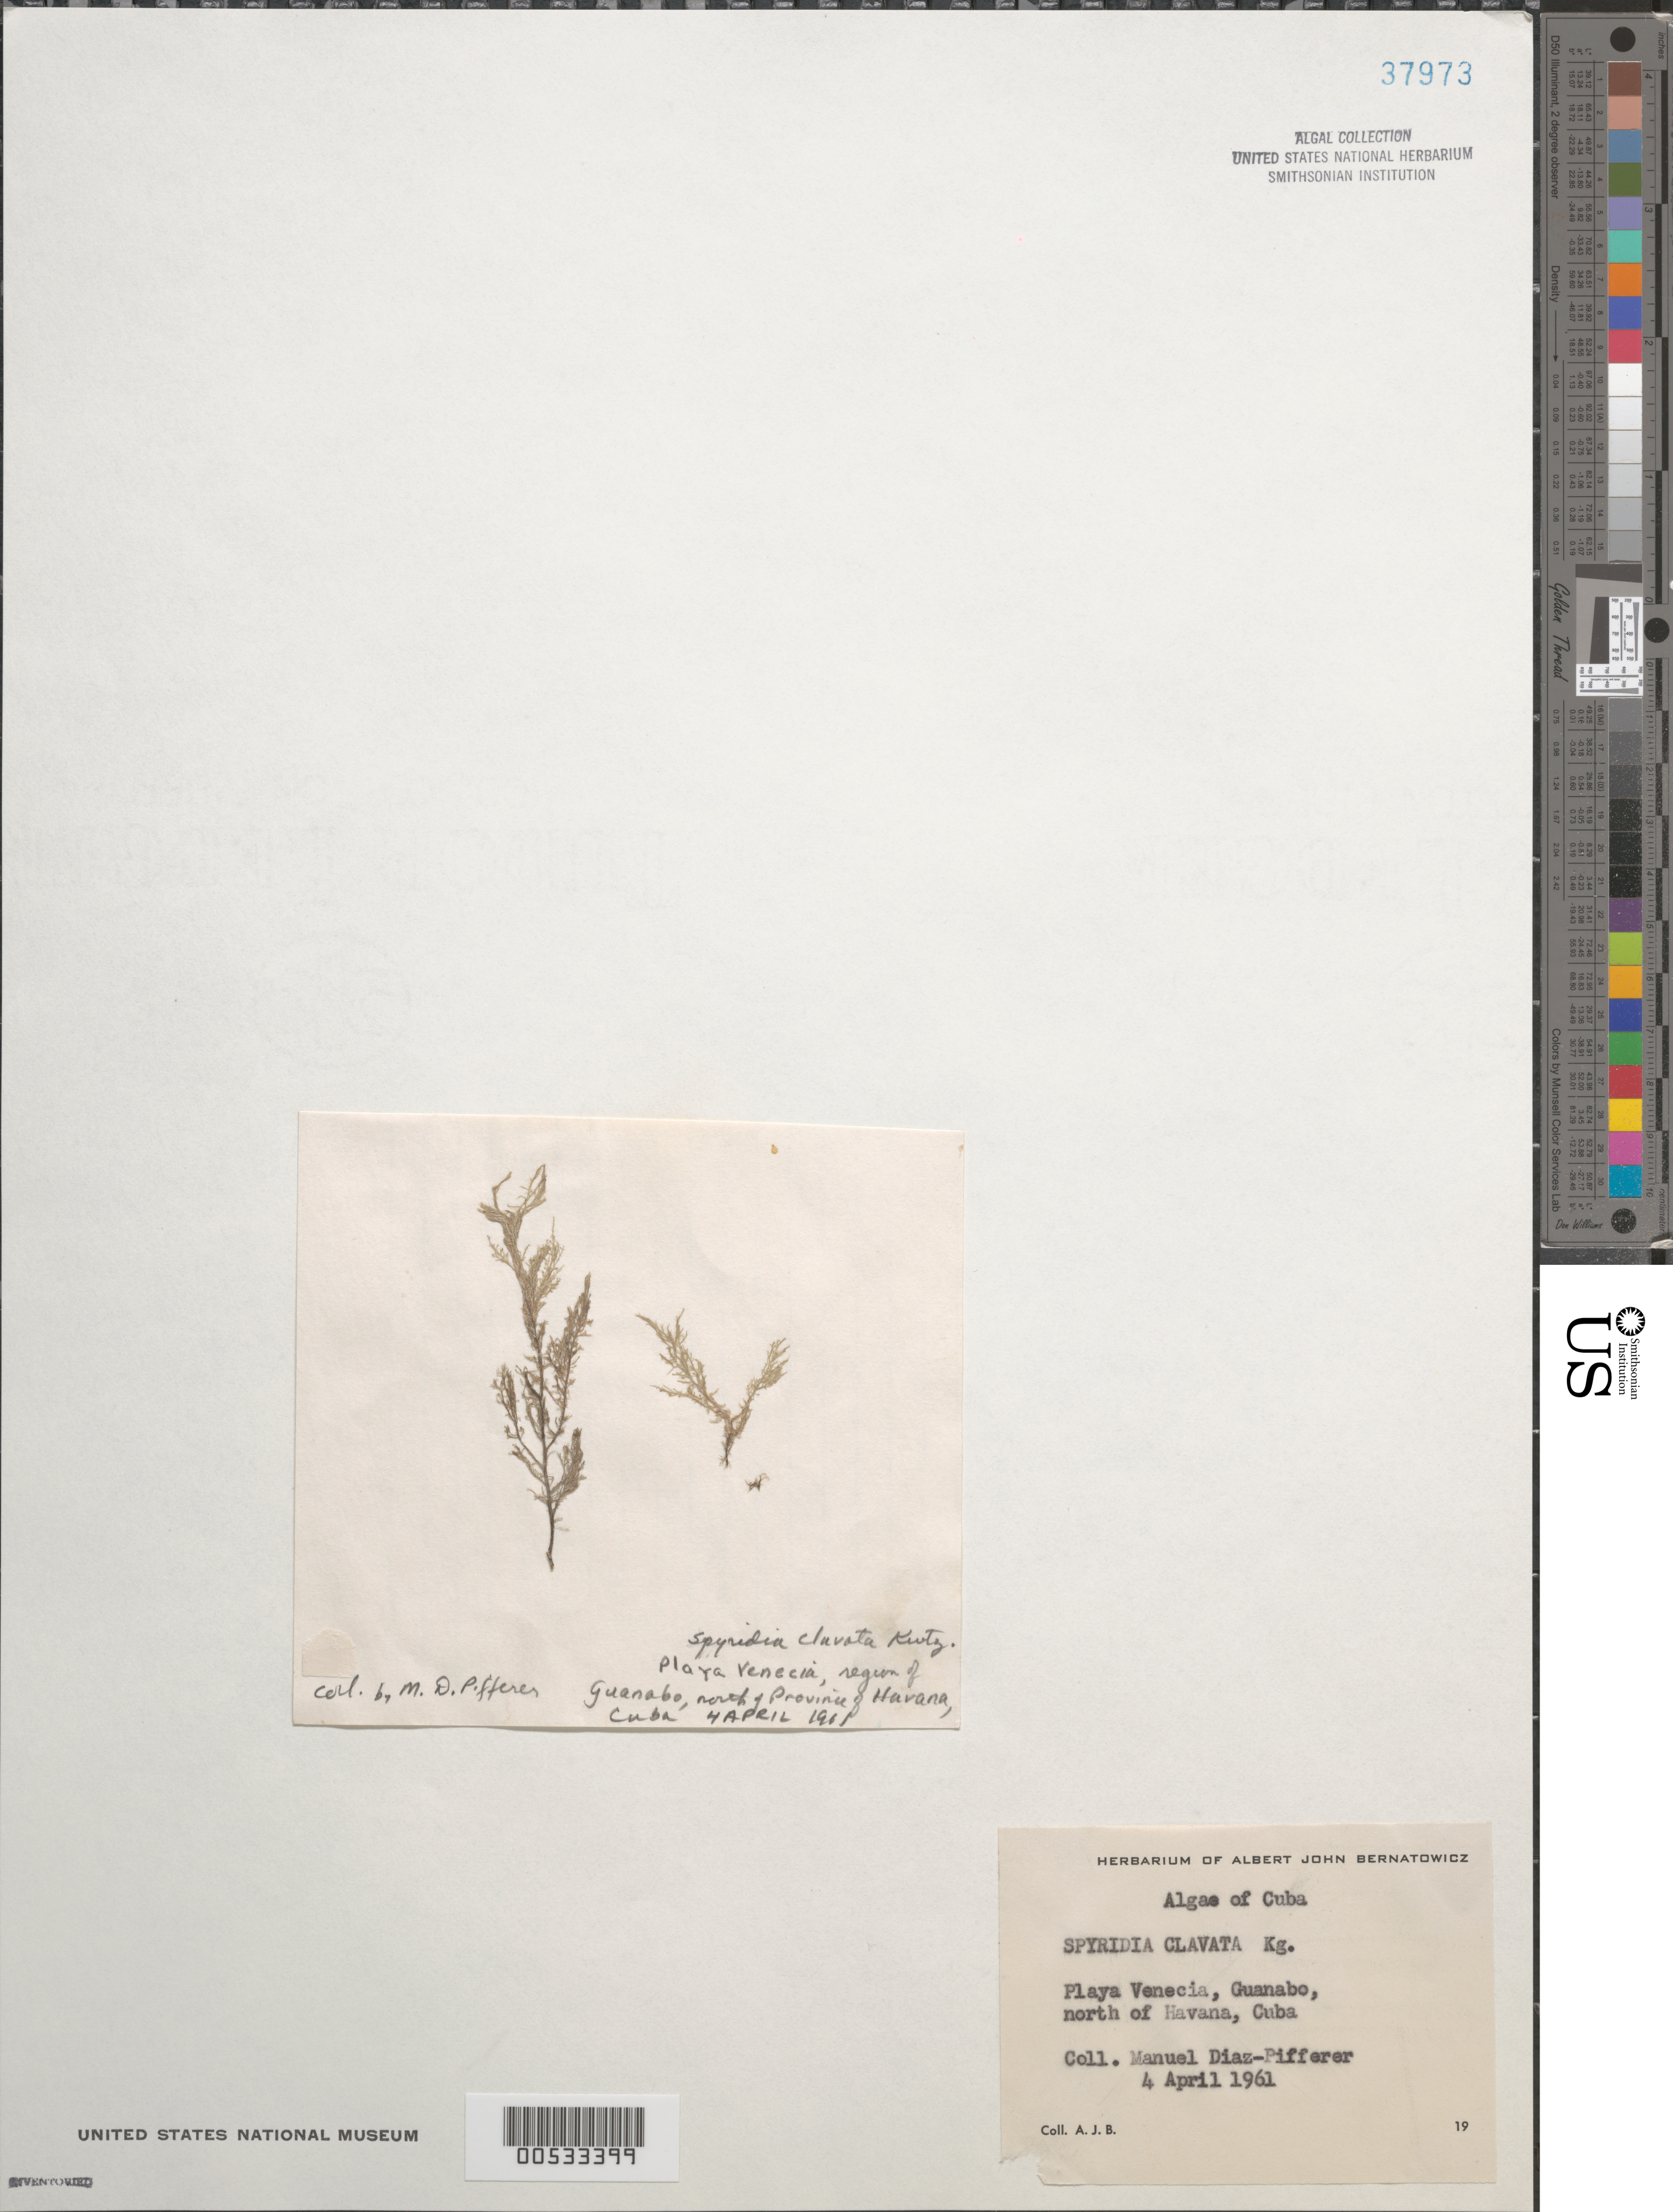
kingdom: Plantae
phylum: Rhodophyta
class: Florideophyceae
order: Ceramiales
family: Spyridiaceae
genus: Spyridia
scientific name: Spyridia clavata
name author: Kütz.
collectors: M. Diaz-Piferrer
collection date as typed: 04 Apr 1961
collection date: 1961-04-04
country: Cuba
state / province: La Habana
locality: Playa venecia, guanabo region, north of havana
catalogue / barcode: US 37973